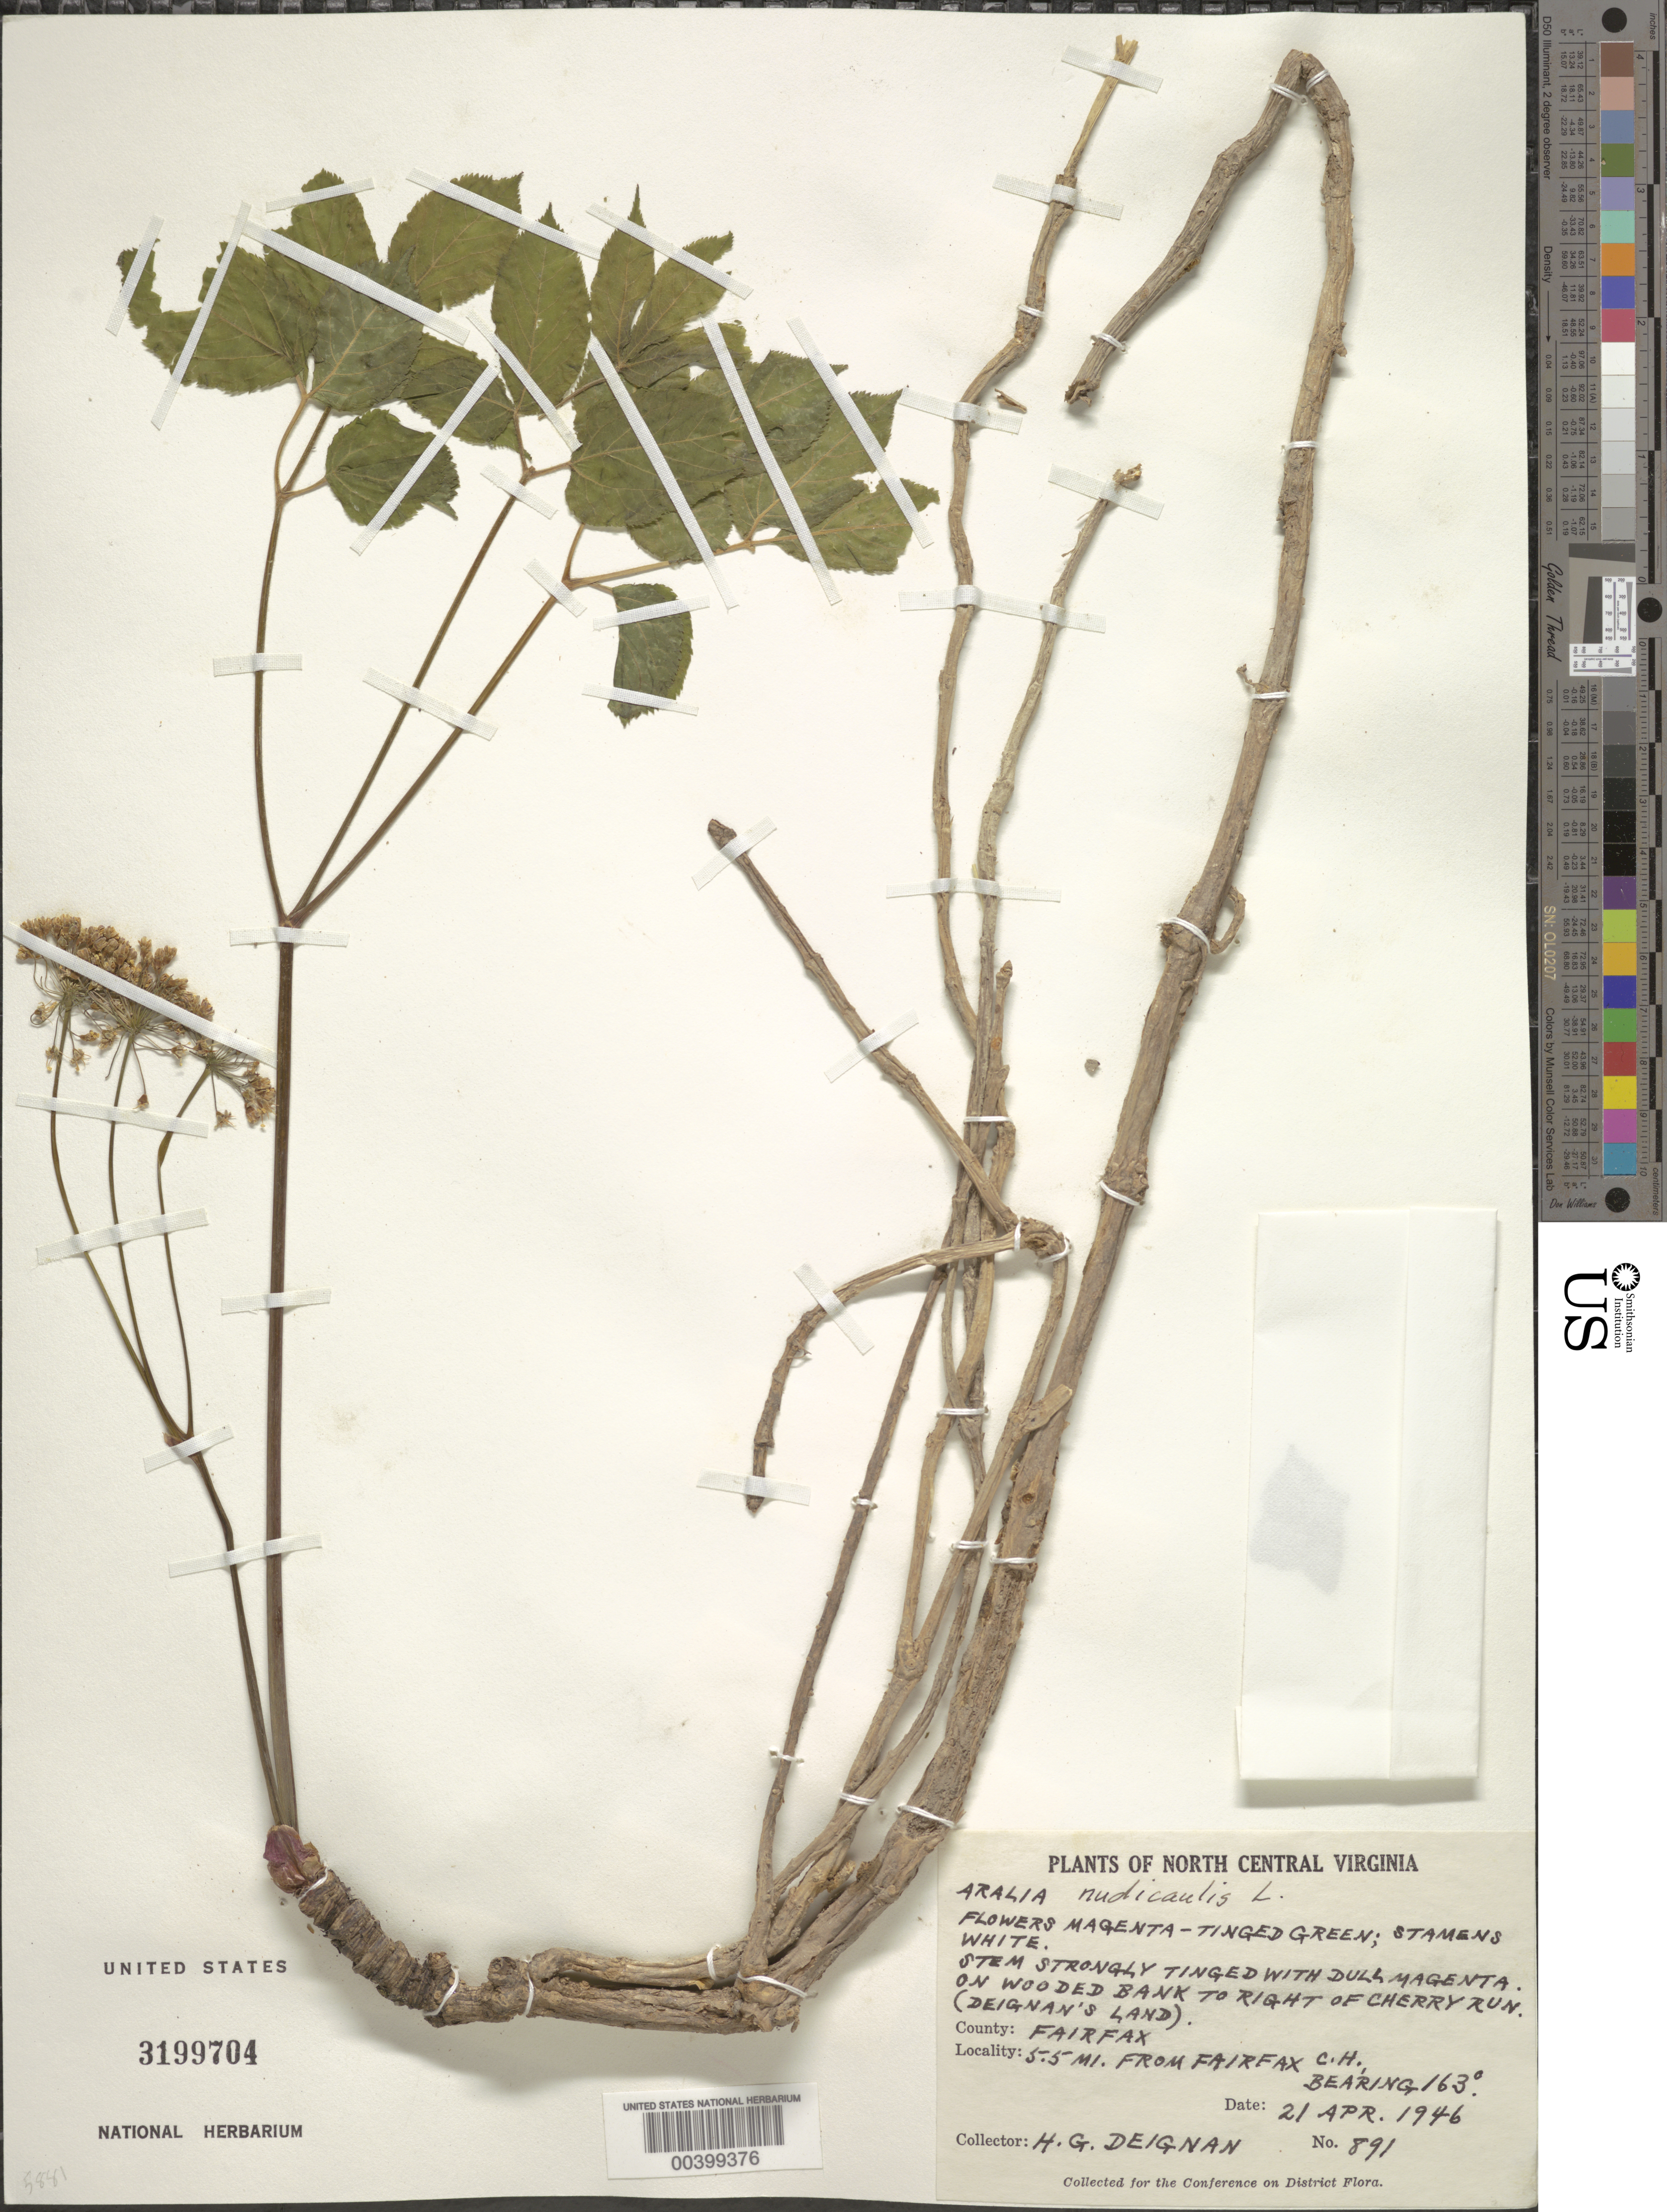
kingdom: Plantae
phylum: Tracheophyta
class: Magnoliopsida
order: Apiales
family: Apiaceae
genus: Zizia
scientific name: Zizia aptera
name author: (A. Gray) Fernald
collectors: H. Deignan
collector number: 891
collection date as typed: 21 Apr 1946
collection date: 1946-04-21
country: United States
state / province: Virginia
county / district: Fairfax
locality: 5.5 mi. from Fairfax County Courthouse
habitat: Wooded bank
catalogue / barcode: US 3199704